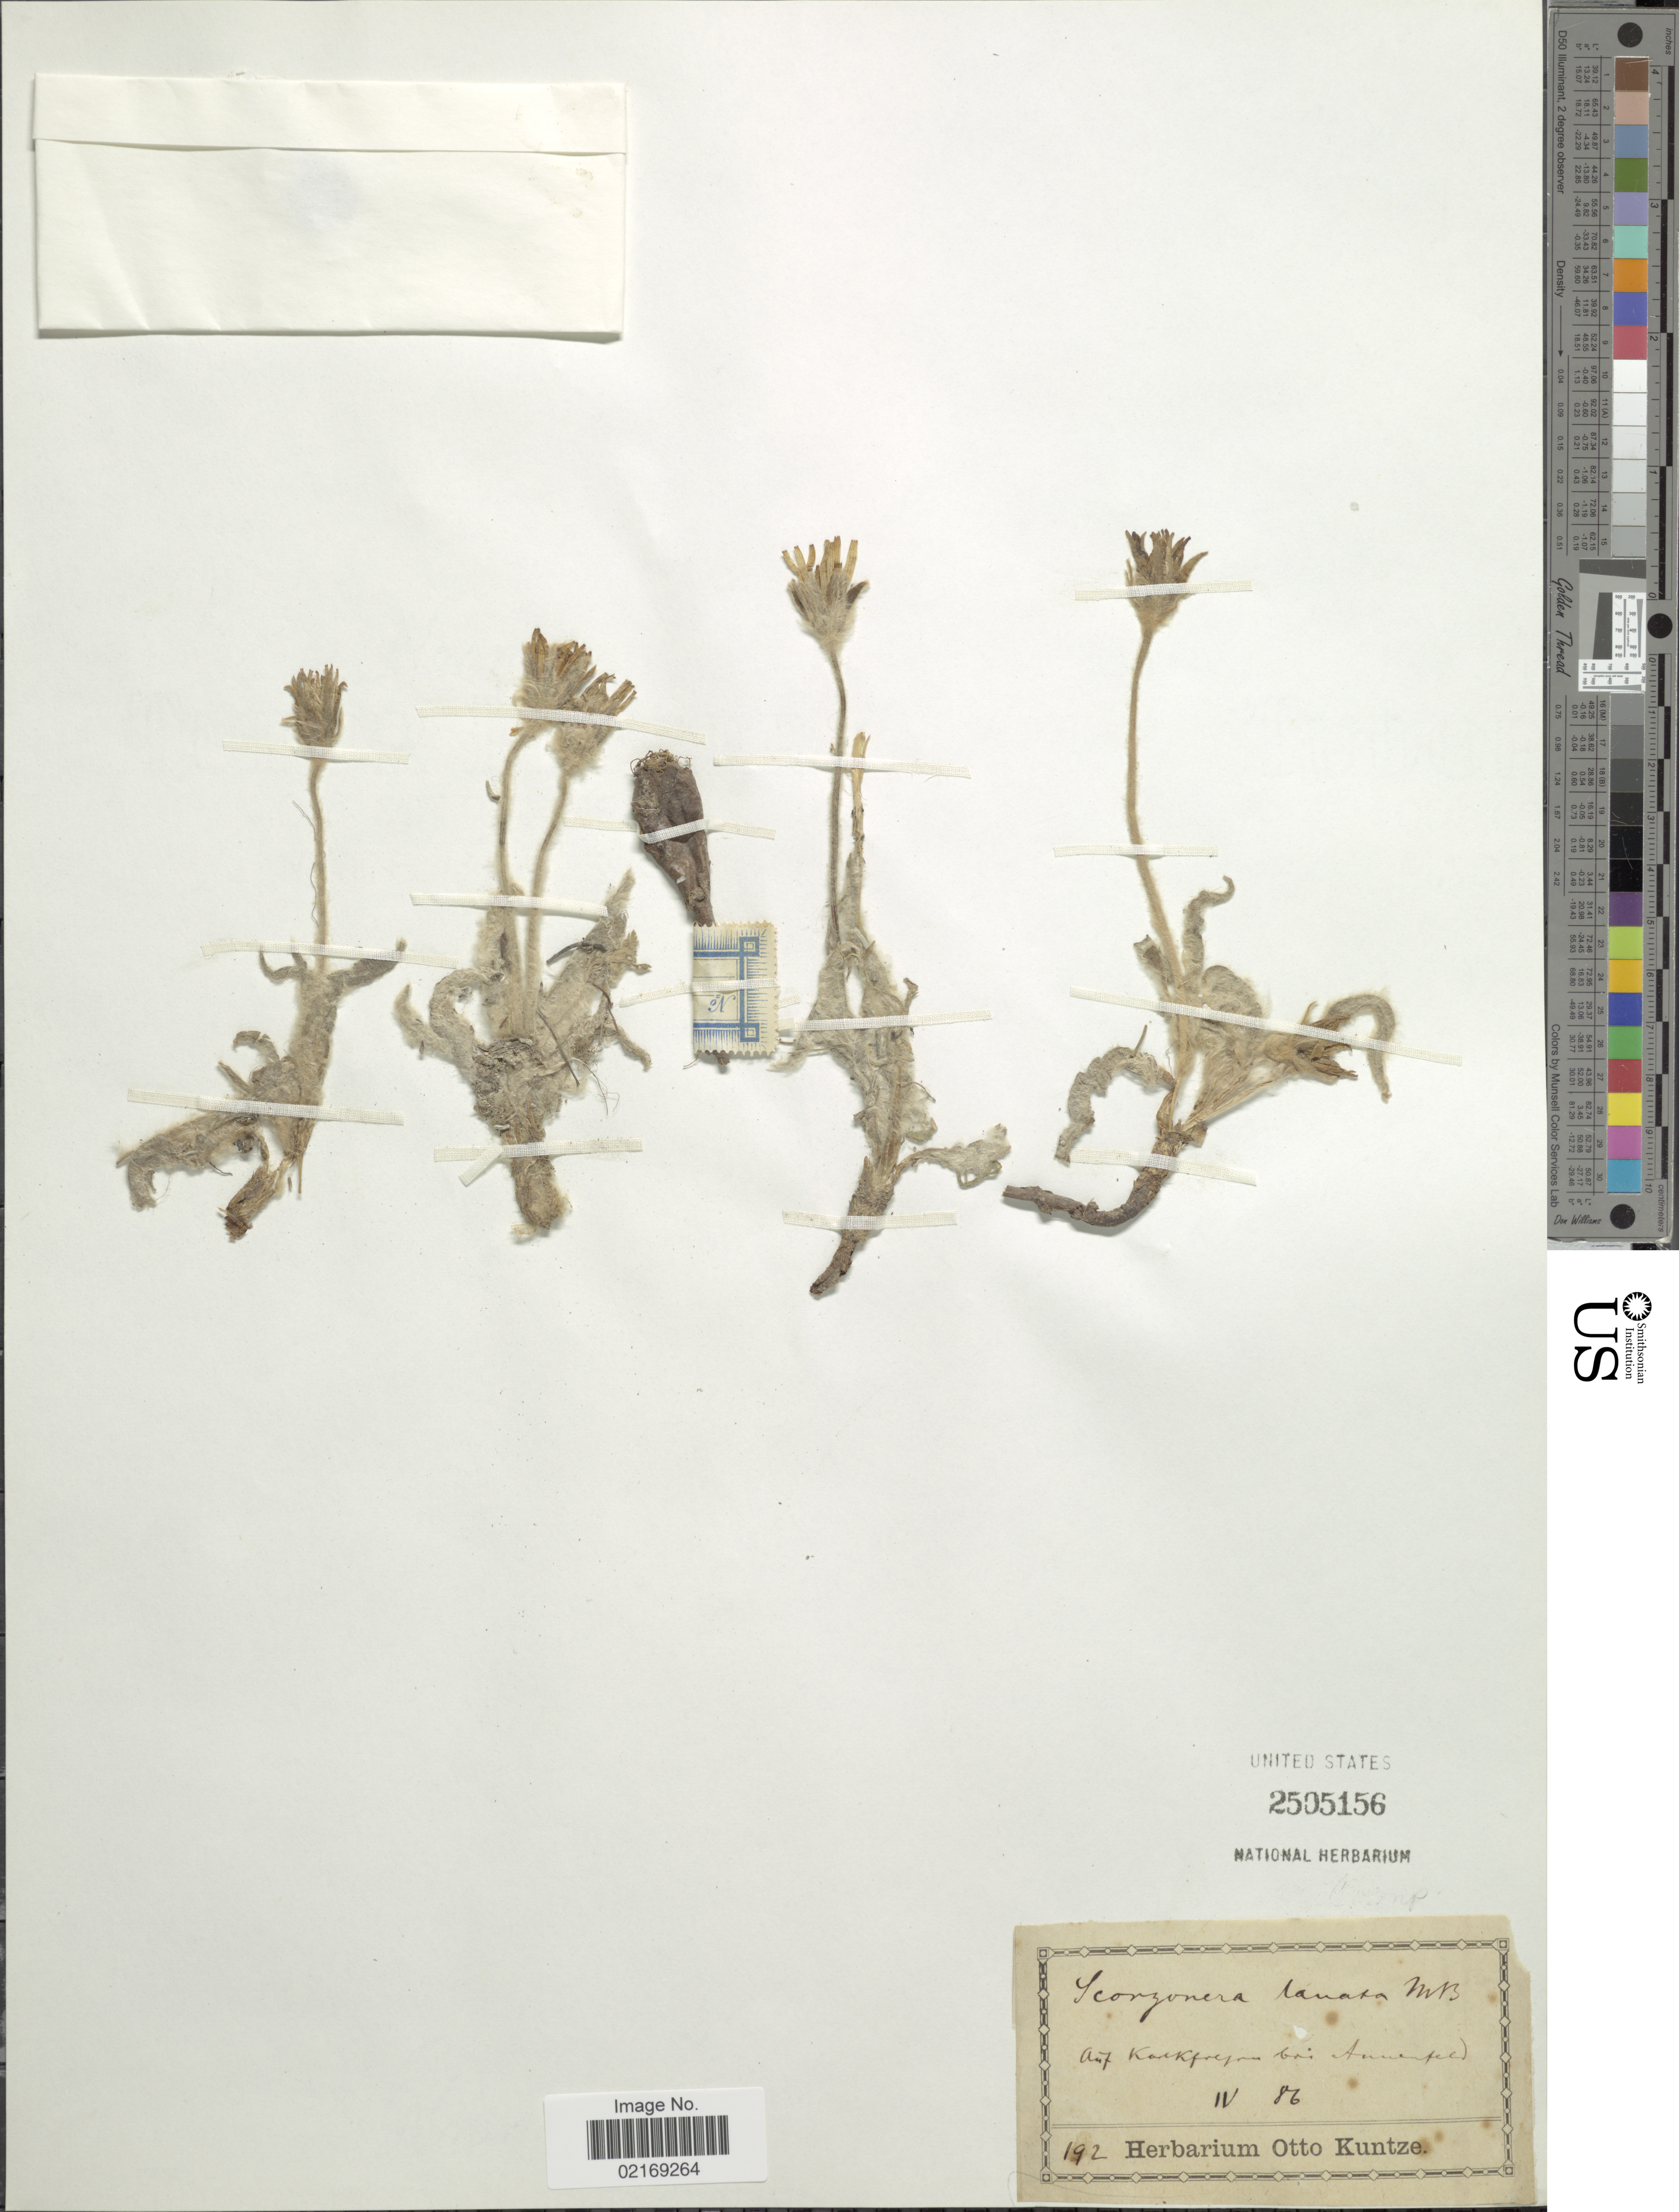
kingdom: Plantae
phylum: Tracheophyta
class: Magnoliopsida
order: Asterales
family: Asteraceae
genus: Scorzonera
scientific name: Scorzonera lanata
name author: M. Bieb.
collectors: ex herb. Otto Kuntze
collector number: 192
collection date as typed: Transcribed d/m/y: /4/86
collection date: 1886-04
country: Azerbaijan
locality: Auf Larlfolque bei Annenfeld. [interpreted]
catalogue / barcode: US 2505156